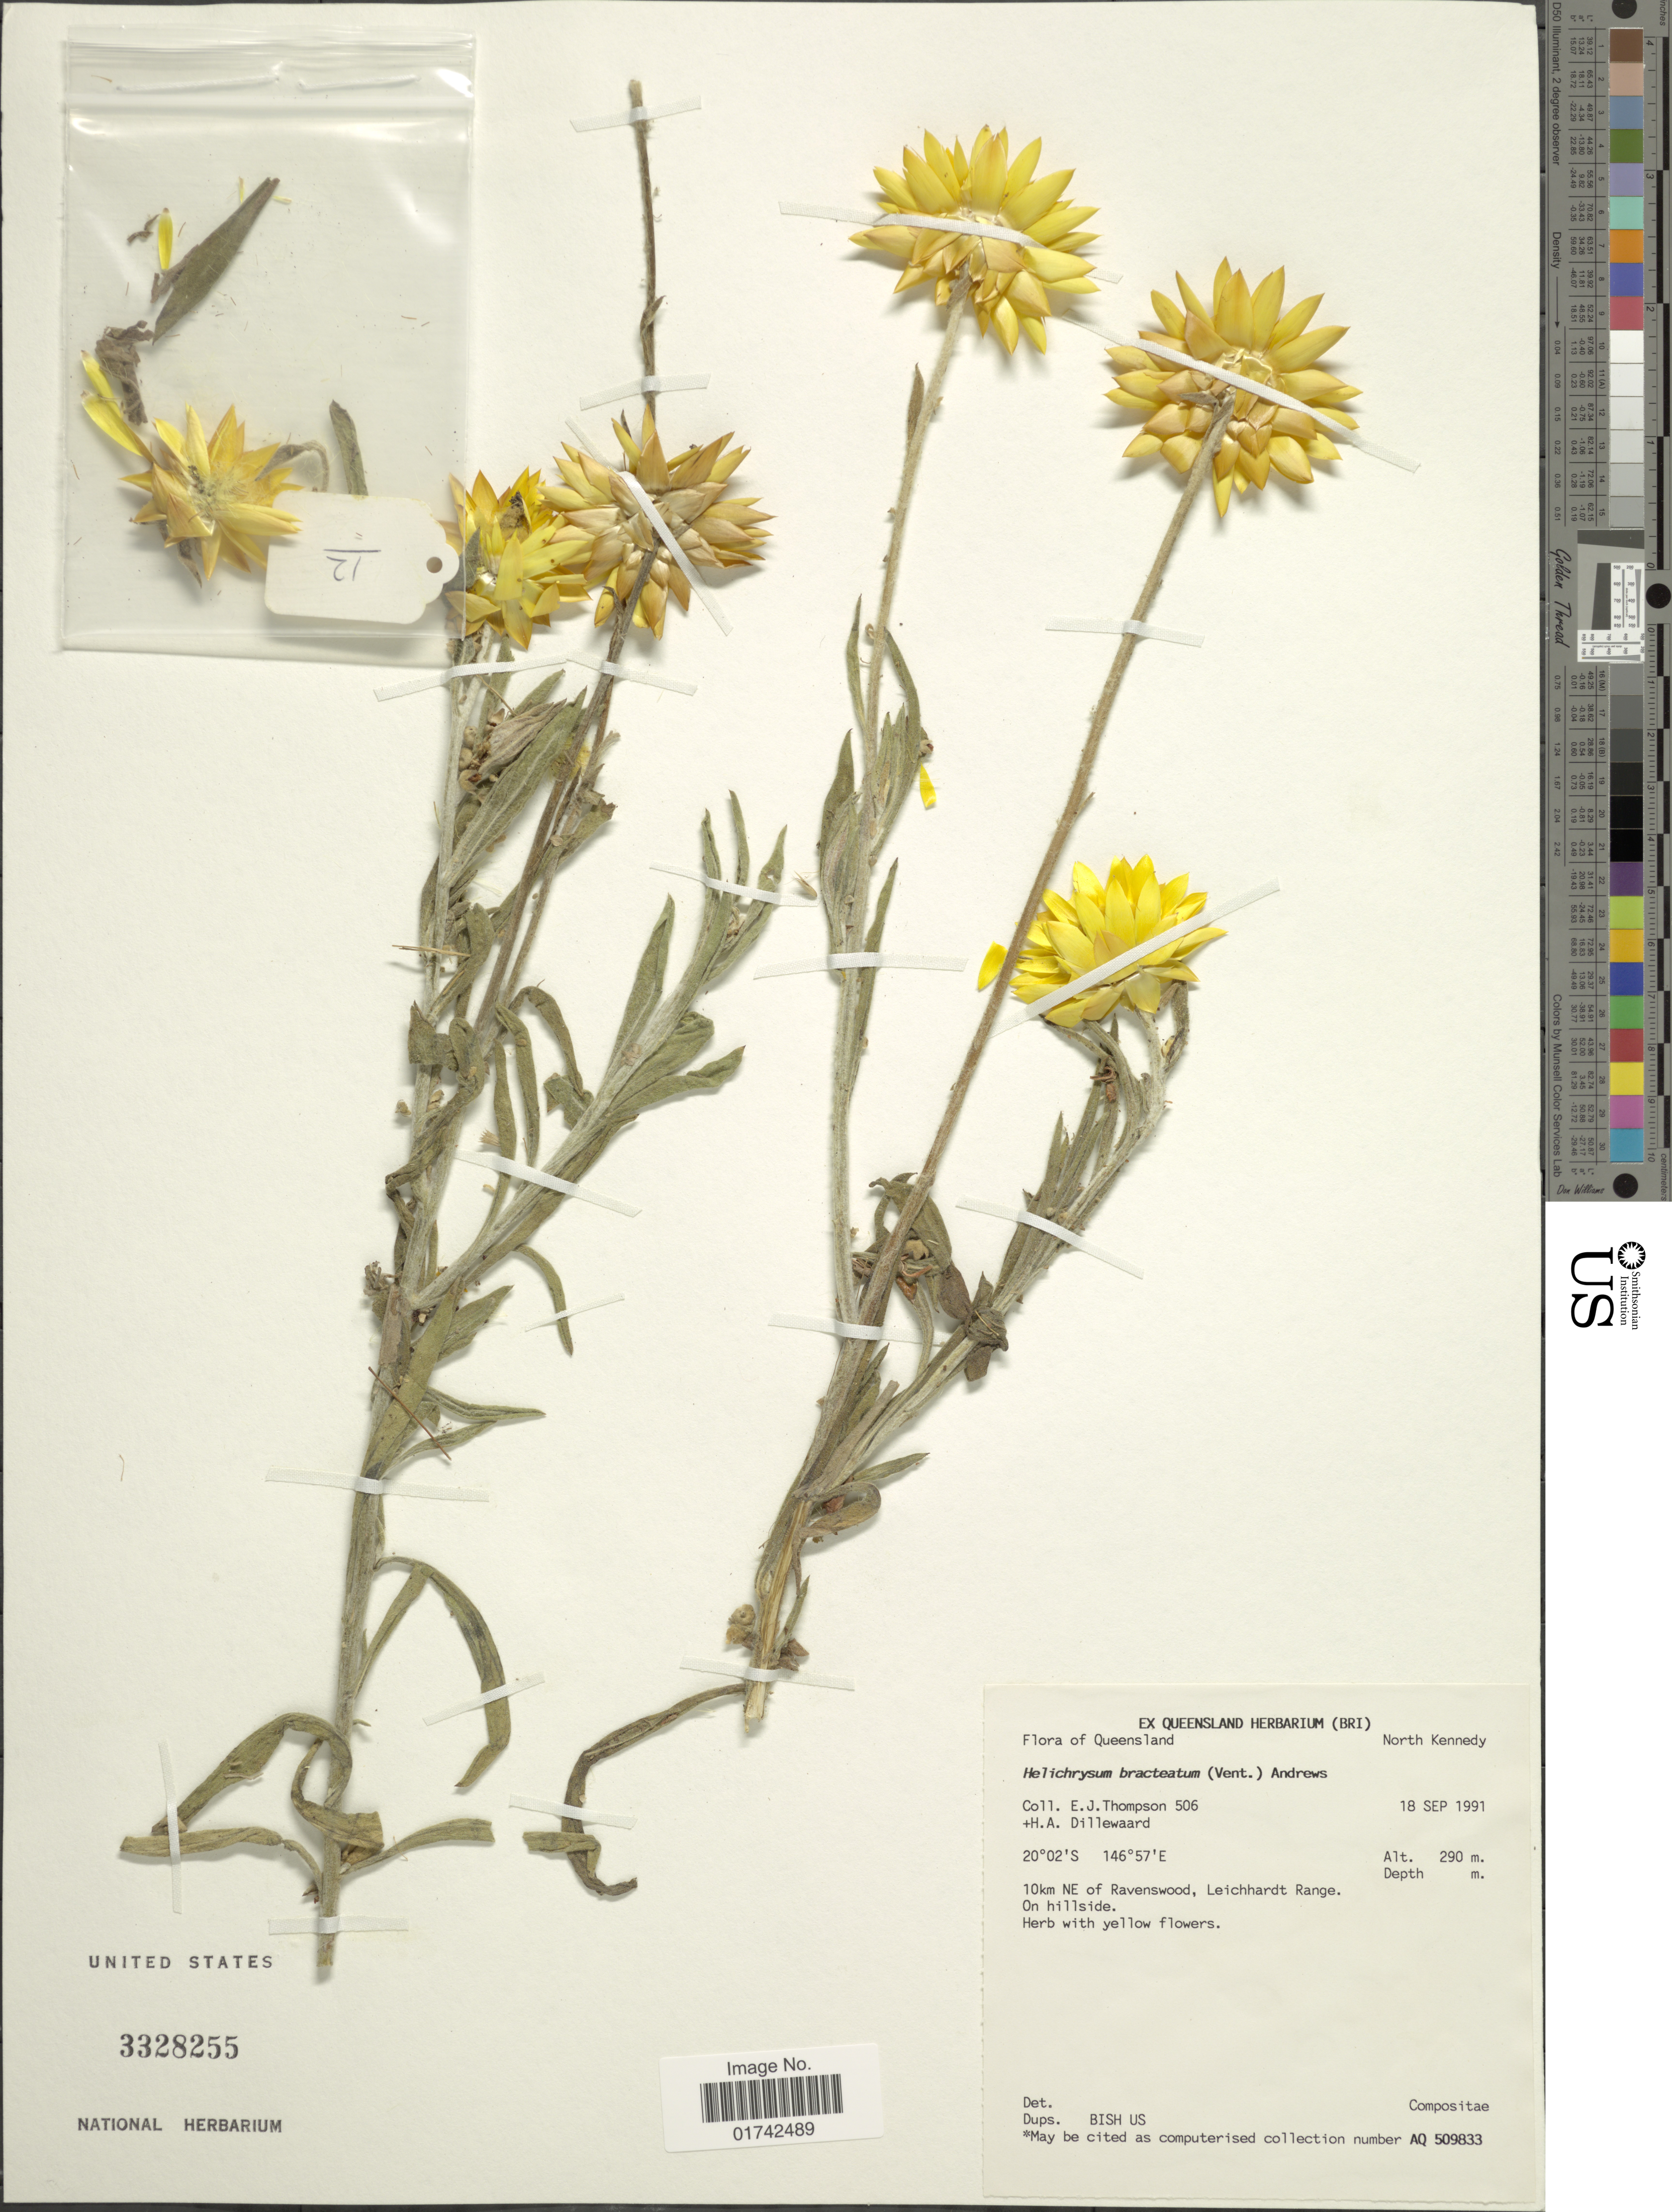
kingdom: Plantae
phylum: Tracheophyta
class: Magnoliopsida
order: Asterales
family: Asteraceae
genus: Helichrysum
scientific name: Helichrysum bracteatum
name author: (Vent.) Haw.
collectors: E. J. Thompson & H. Dillewaard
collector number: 506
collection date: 1991-09-18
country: Australia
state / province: Queensland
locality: North Kennedy. 10km NE of Ravenswood, Leichhardt Range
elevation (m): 290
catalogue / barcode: US 3328255